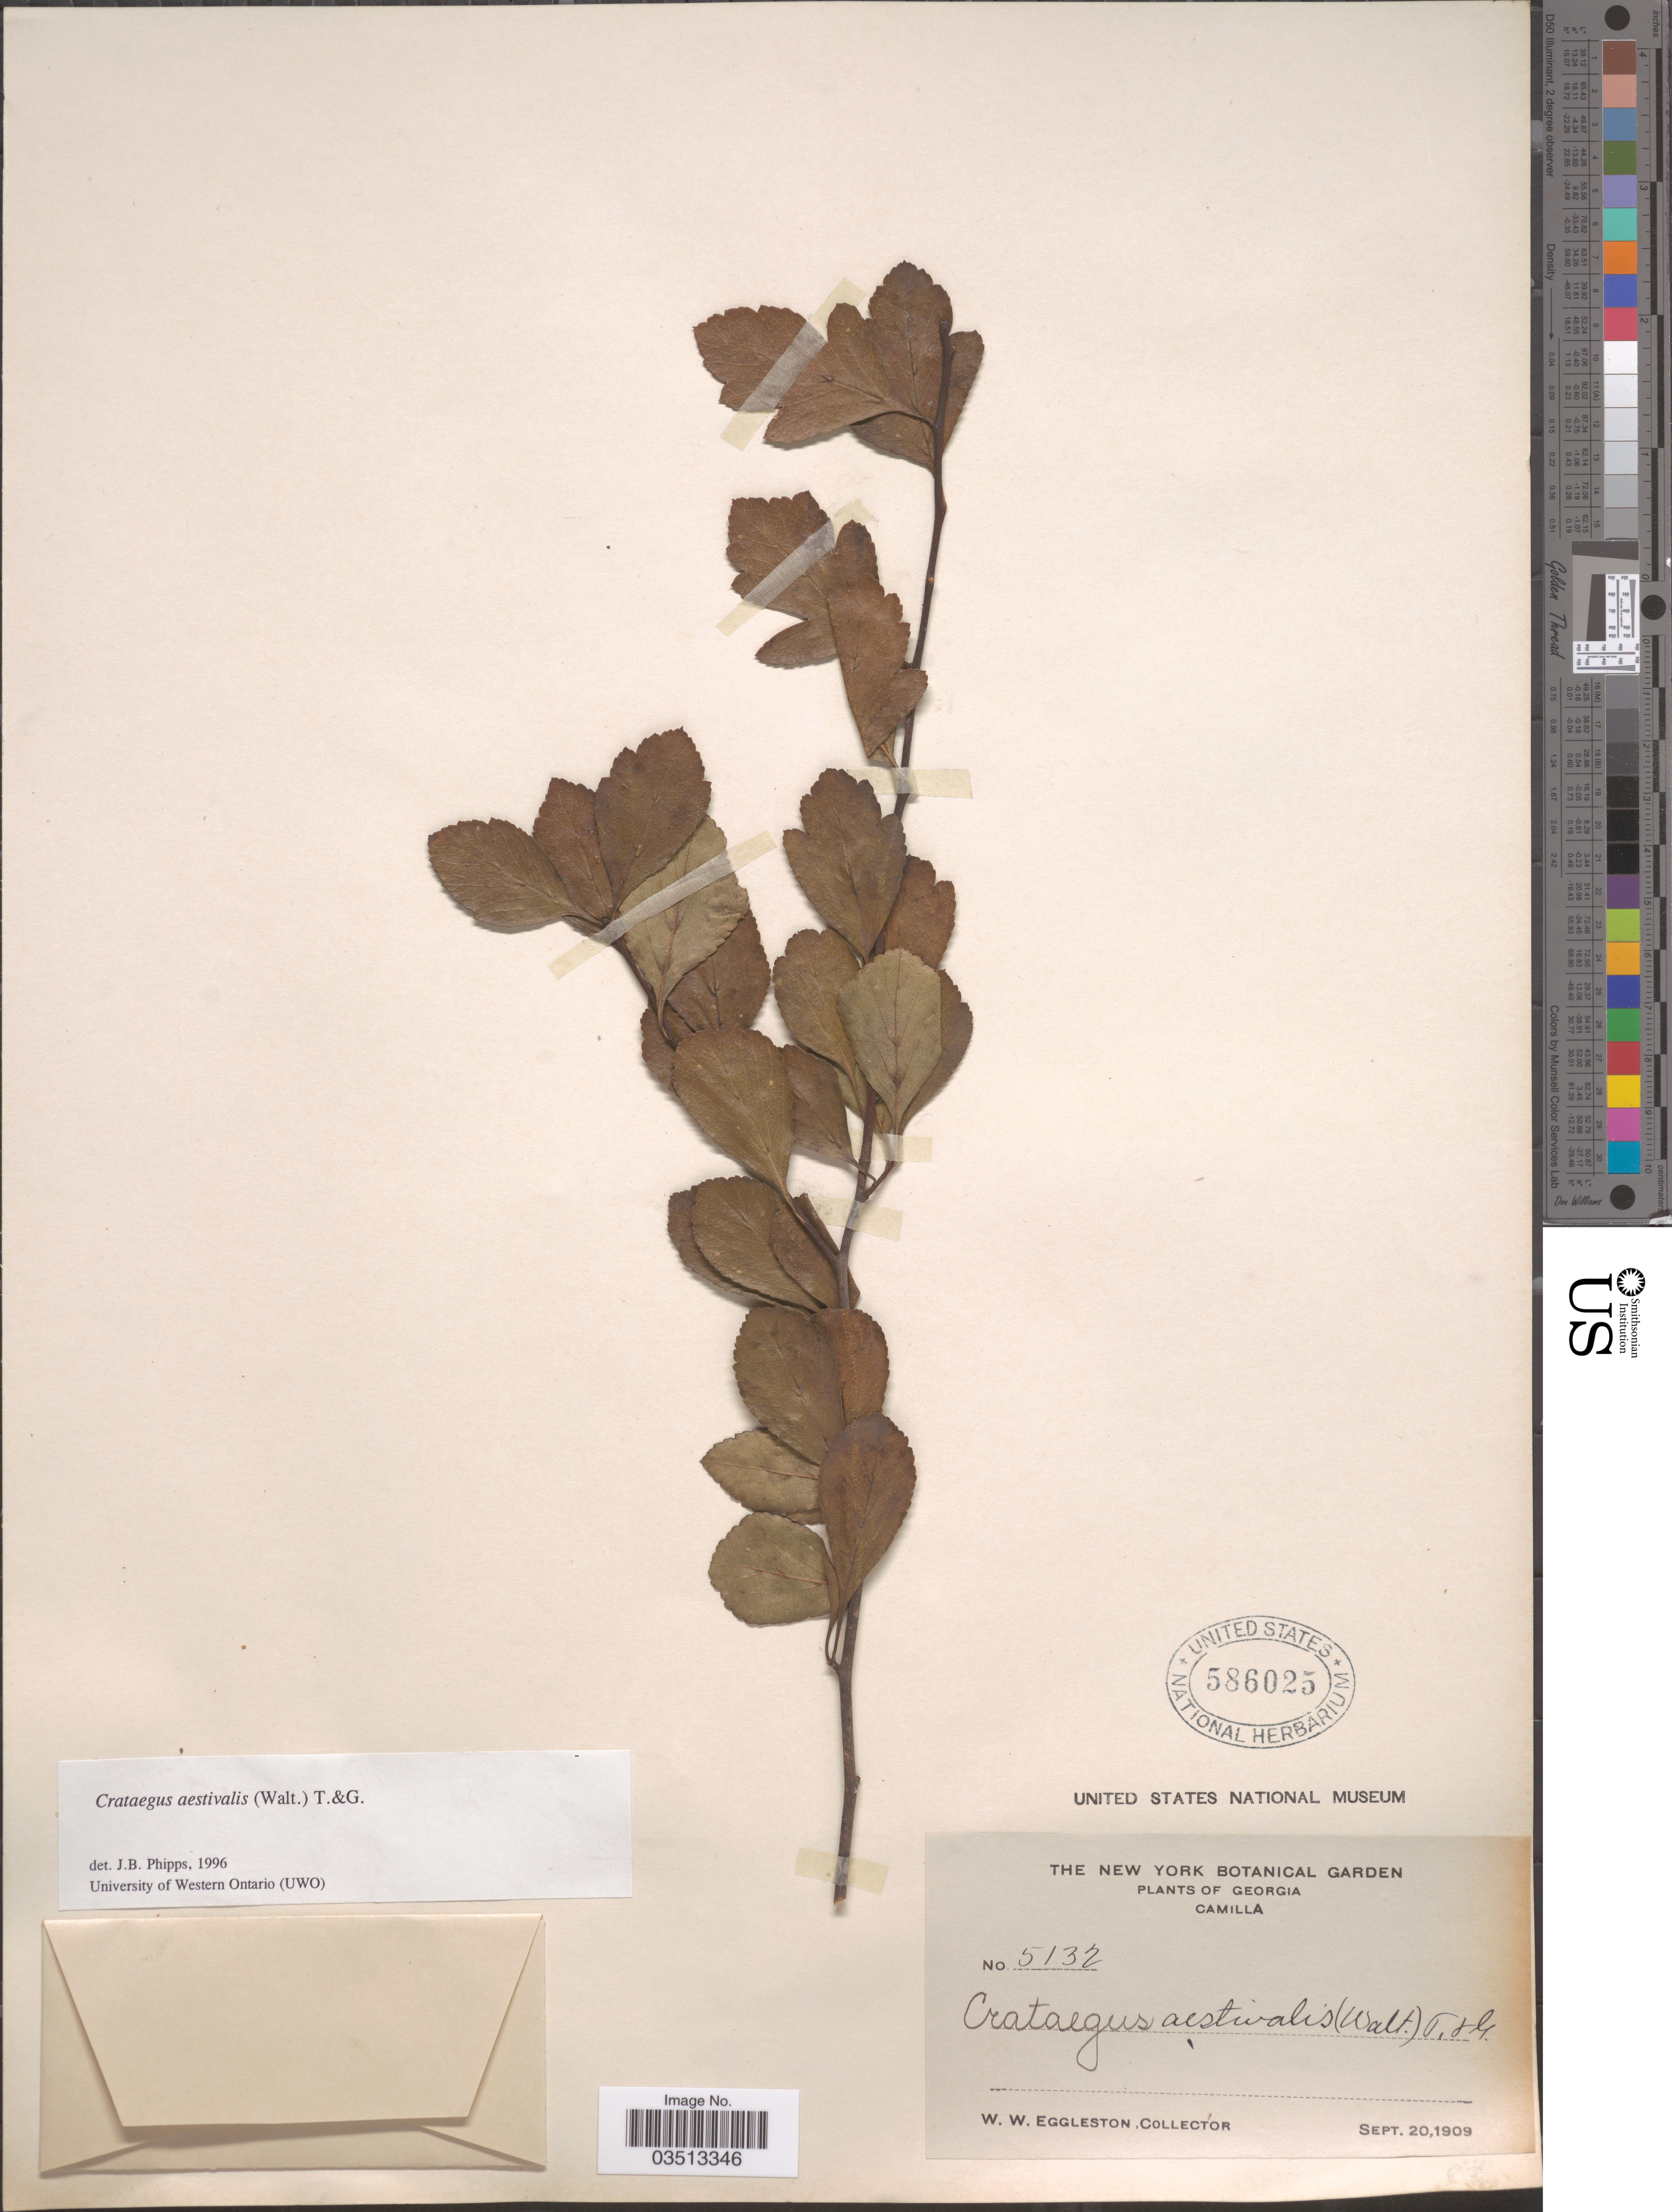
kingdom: Plantae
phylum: Tracheophyta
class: Magnoliopsida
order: Rosales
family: Rosaceae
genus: Crataegus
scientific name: Crataegus aestivalis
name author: (Walter) Torr. & A. Gray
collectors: W. W. Eggleston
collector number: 5132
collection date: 1909-09-20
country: United States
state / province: Georgia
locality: Camilla.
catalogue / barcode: US 586025